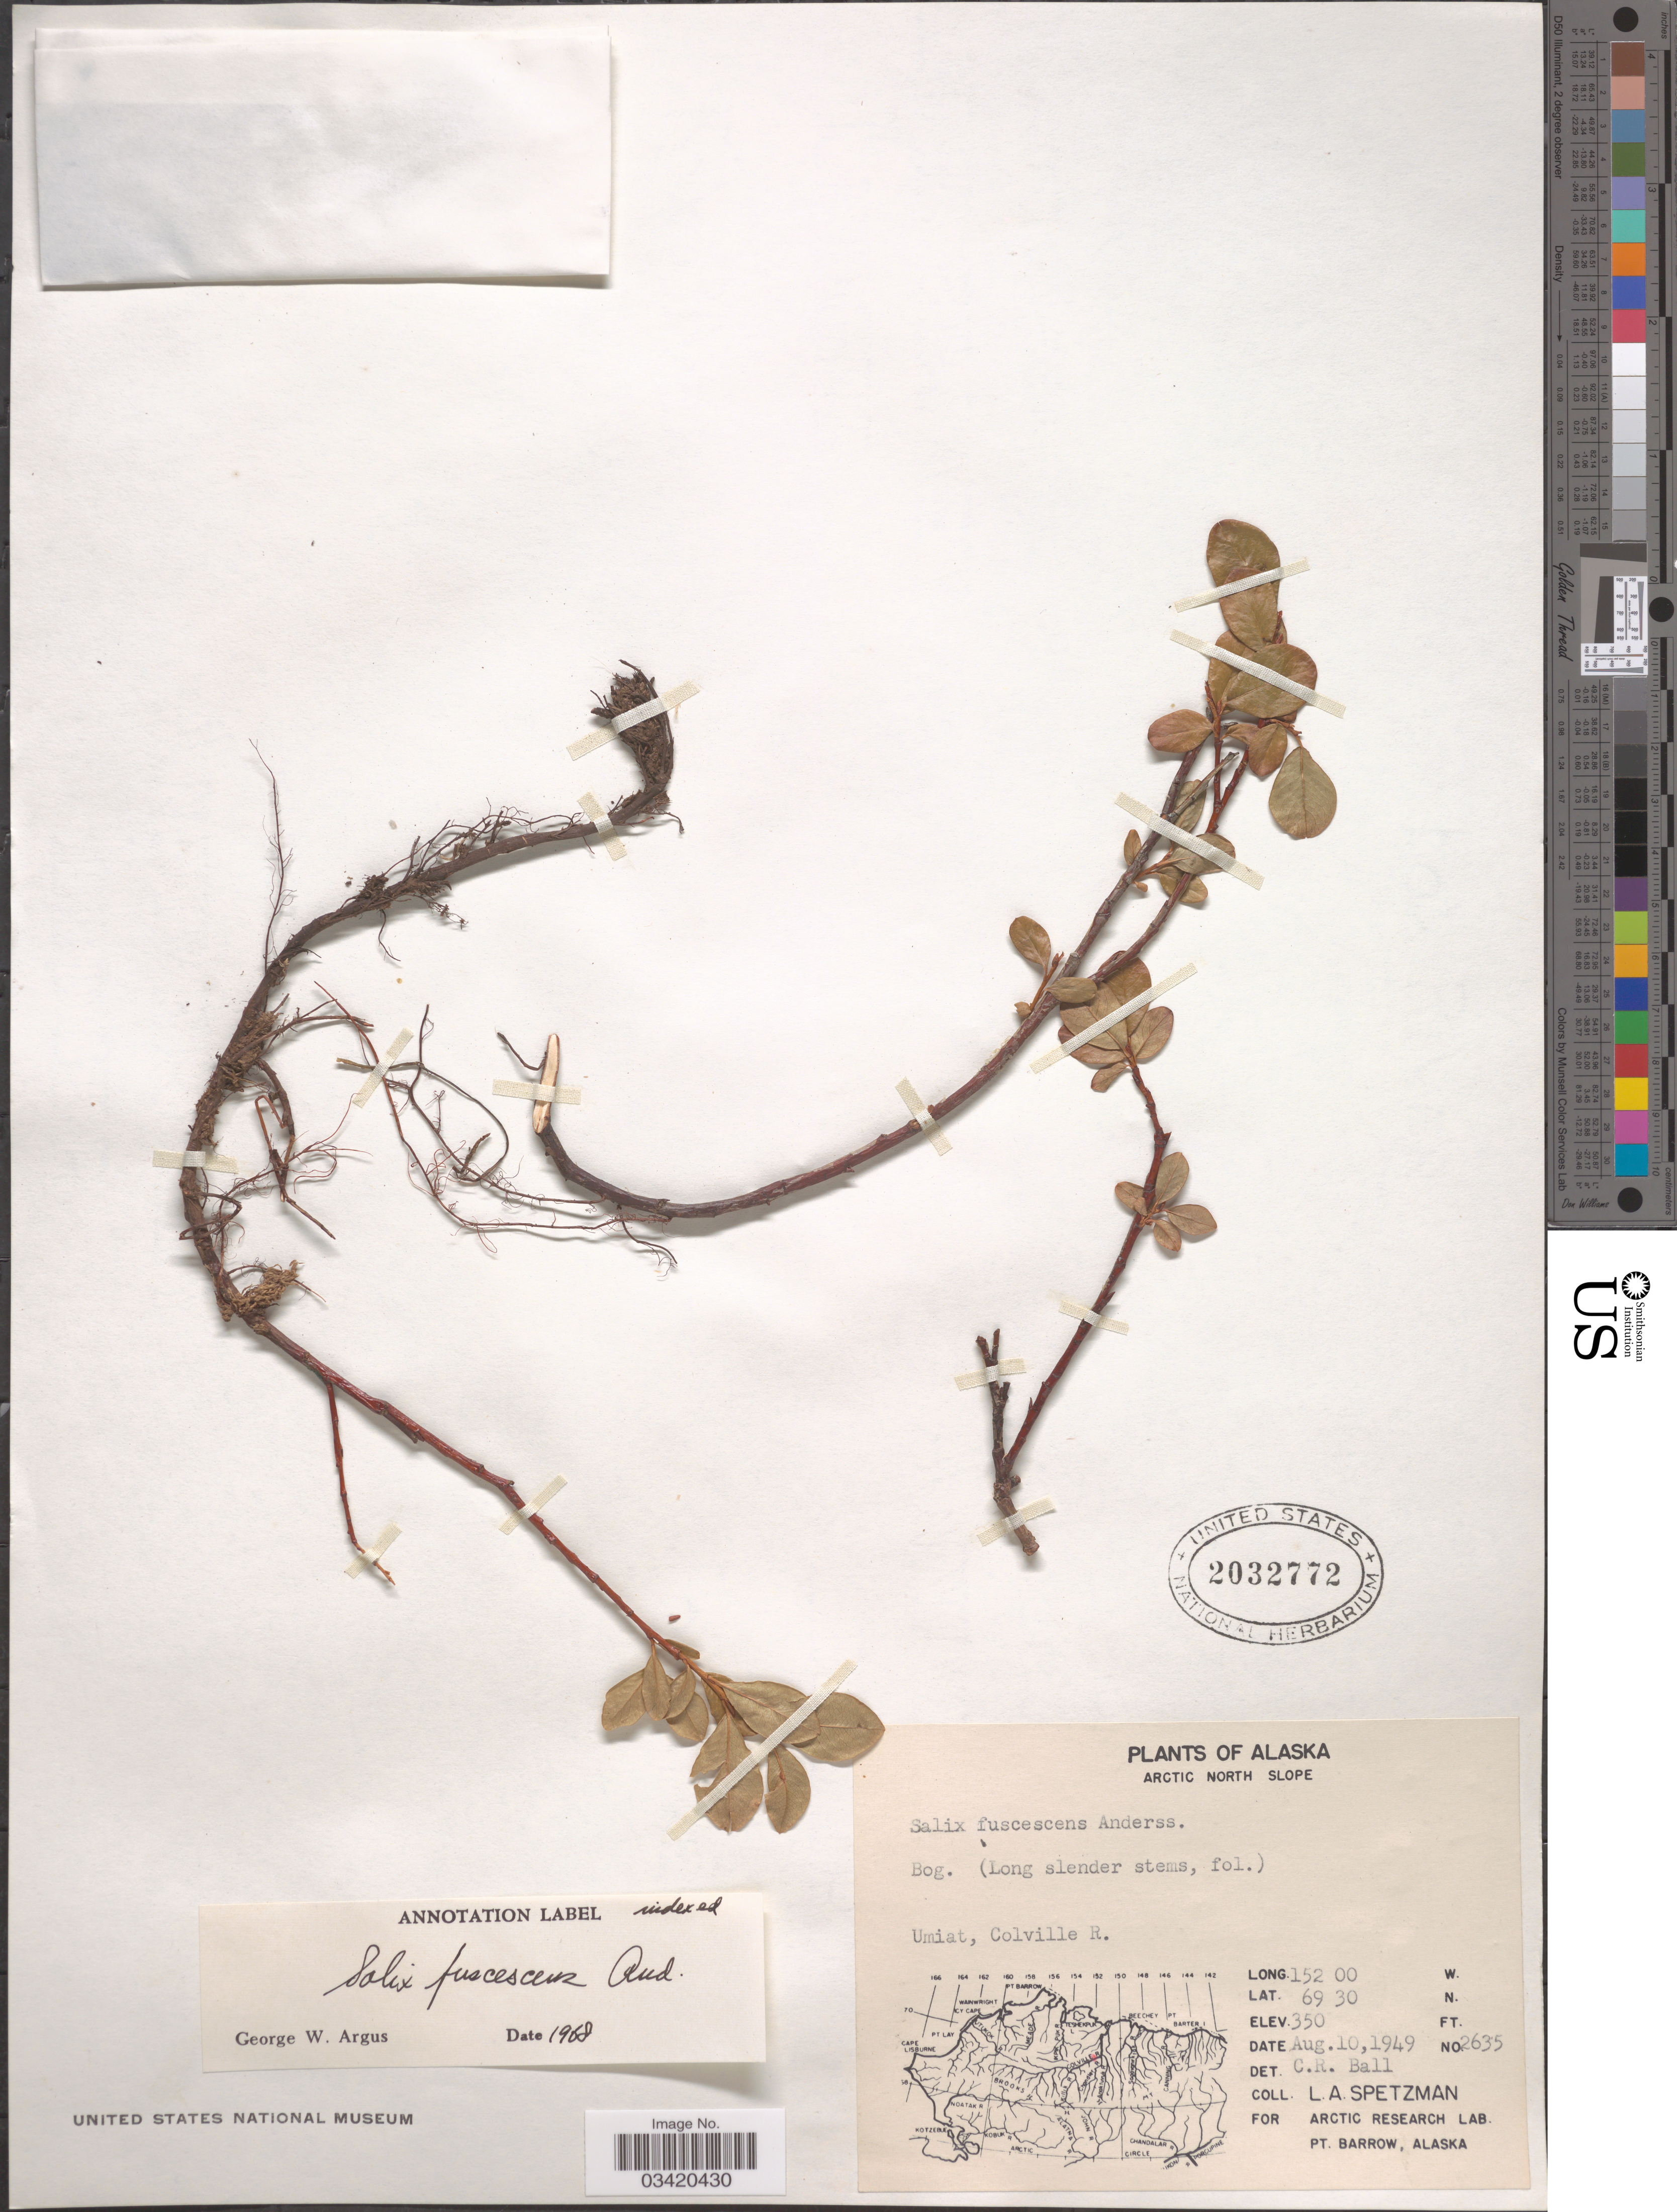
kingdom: Plantae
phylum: Tracheophyta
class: Magnoliopsida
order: Malpighiales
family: Salicaceae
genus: Salix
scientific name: Salix fuscescens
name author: Andersson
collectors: L. Spetzman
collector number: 2635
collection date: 1949-08-10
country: United States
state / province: Alaska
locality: Arctic North Slope. Umiat, Colville R.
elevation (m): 107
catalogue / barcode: US 2032772